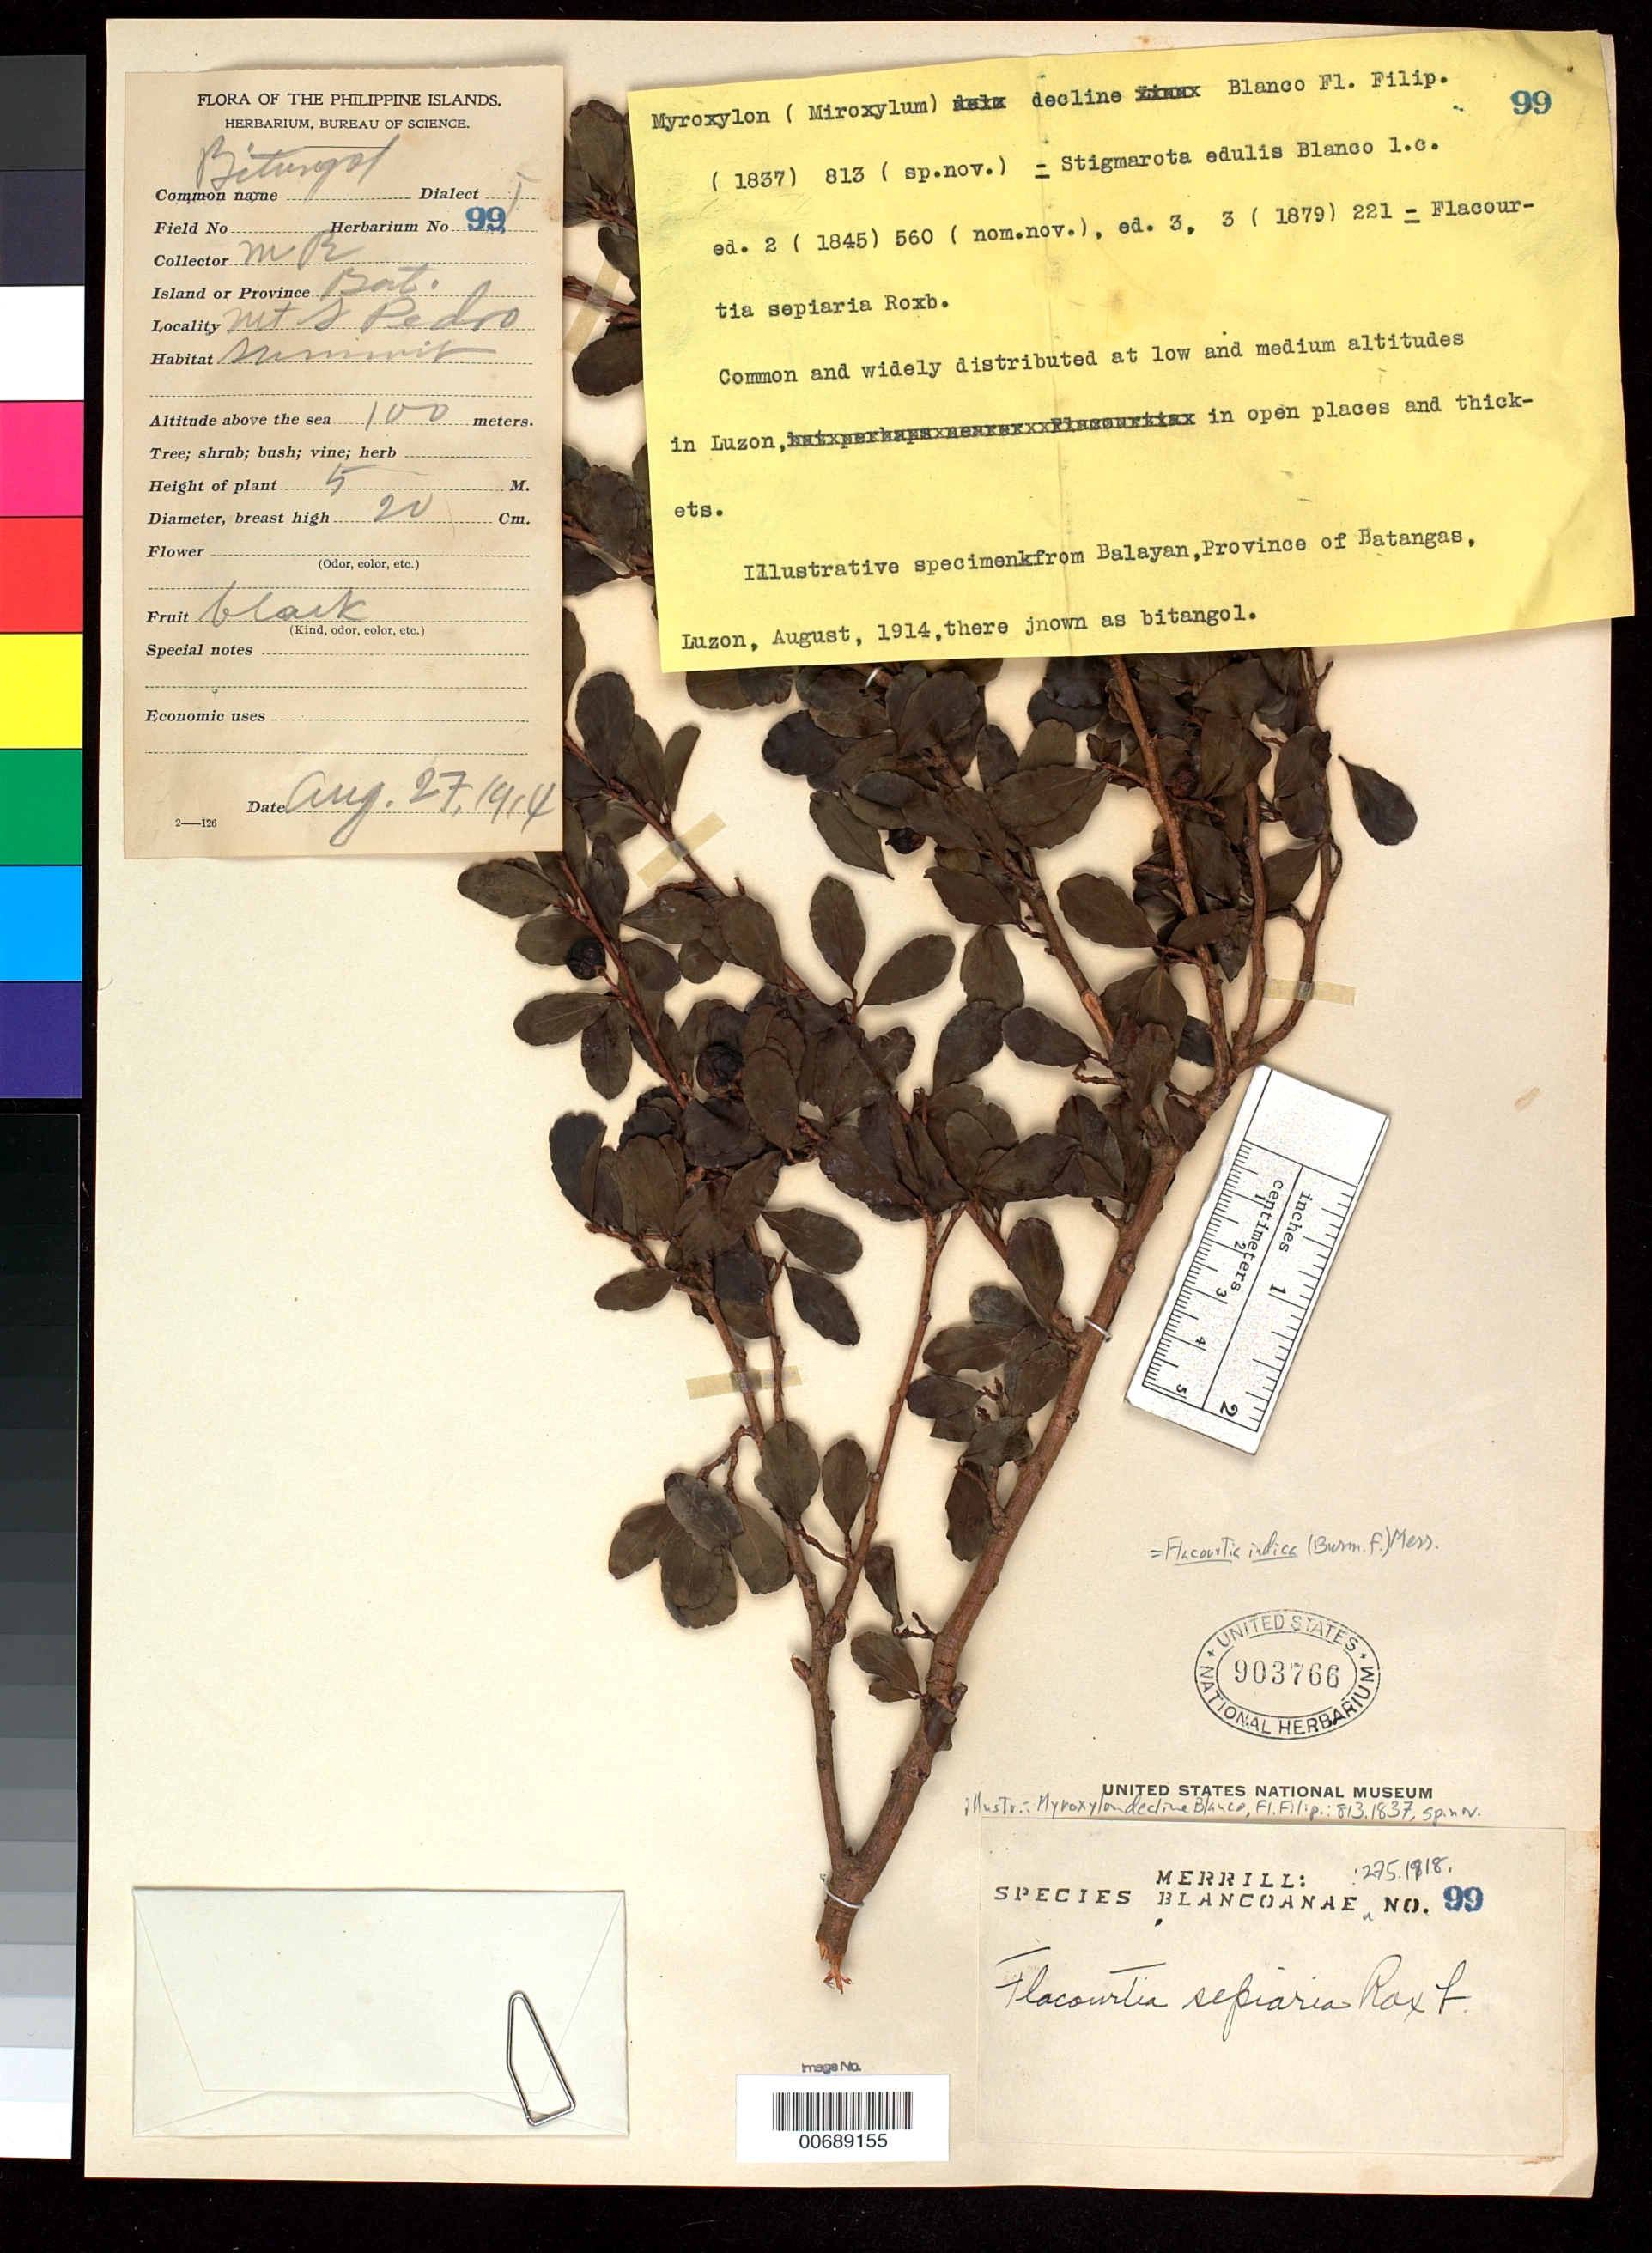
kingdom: Plantae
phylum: Tracheophyta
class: Magnoliopsida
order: Malpighiales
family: Salicaceae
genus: Flacourtia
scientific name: Flacourtia indica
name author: (Burm. f.) Merr.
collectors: M. Ramos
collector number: Sp. Blancoan. 0099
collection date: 1914-06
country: Philippines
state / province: Calabarzon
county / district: Batangas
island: Luzon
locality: Mt. San Pedro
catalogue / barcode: US 903766